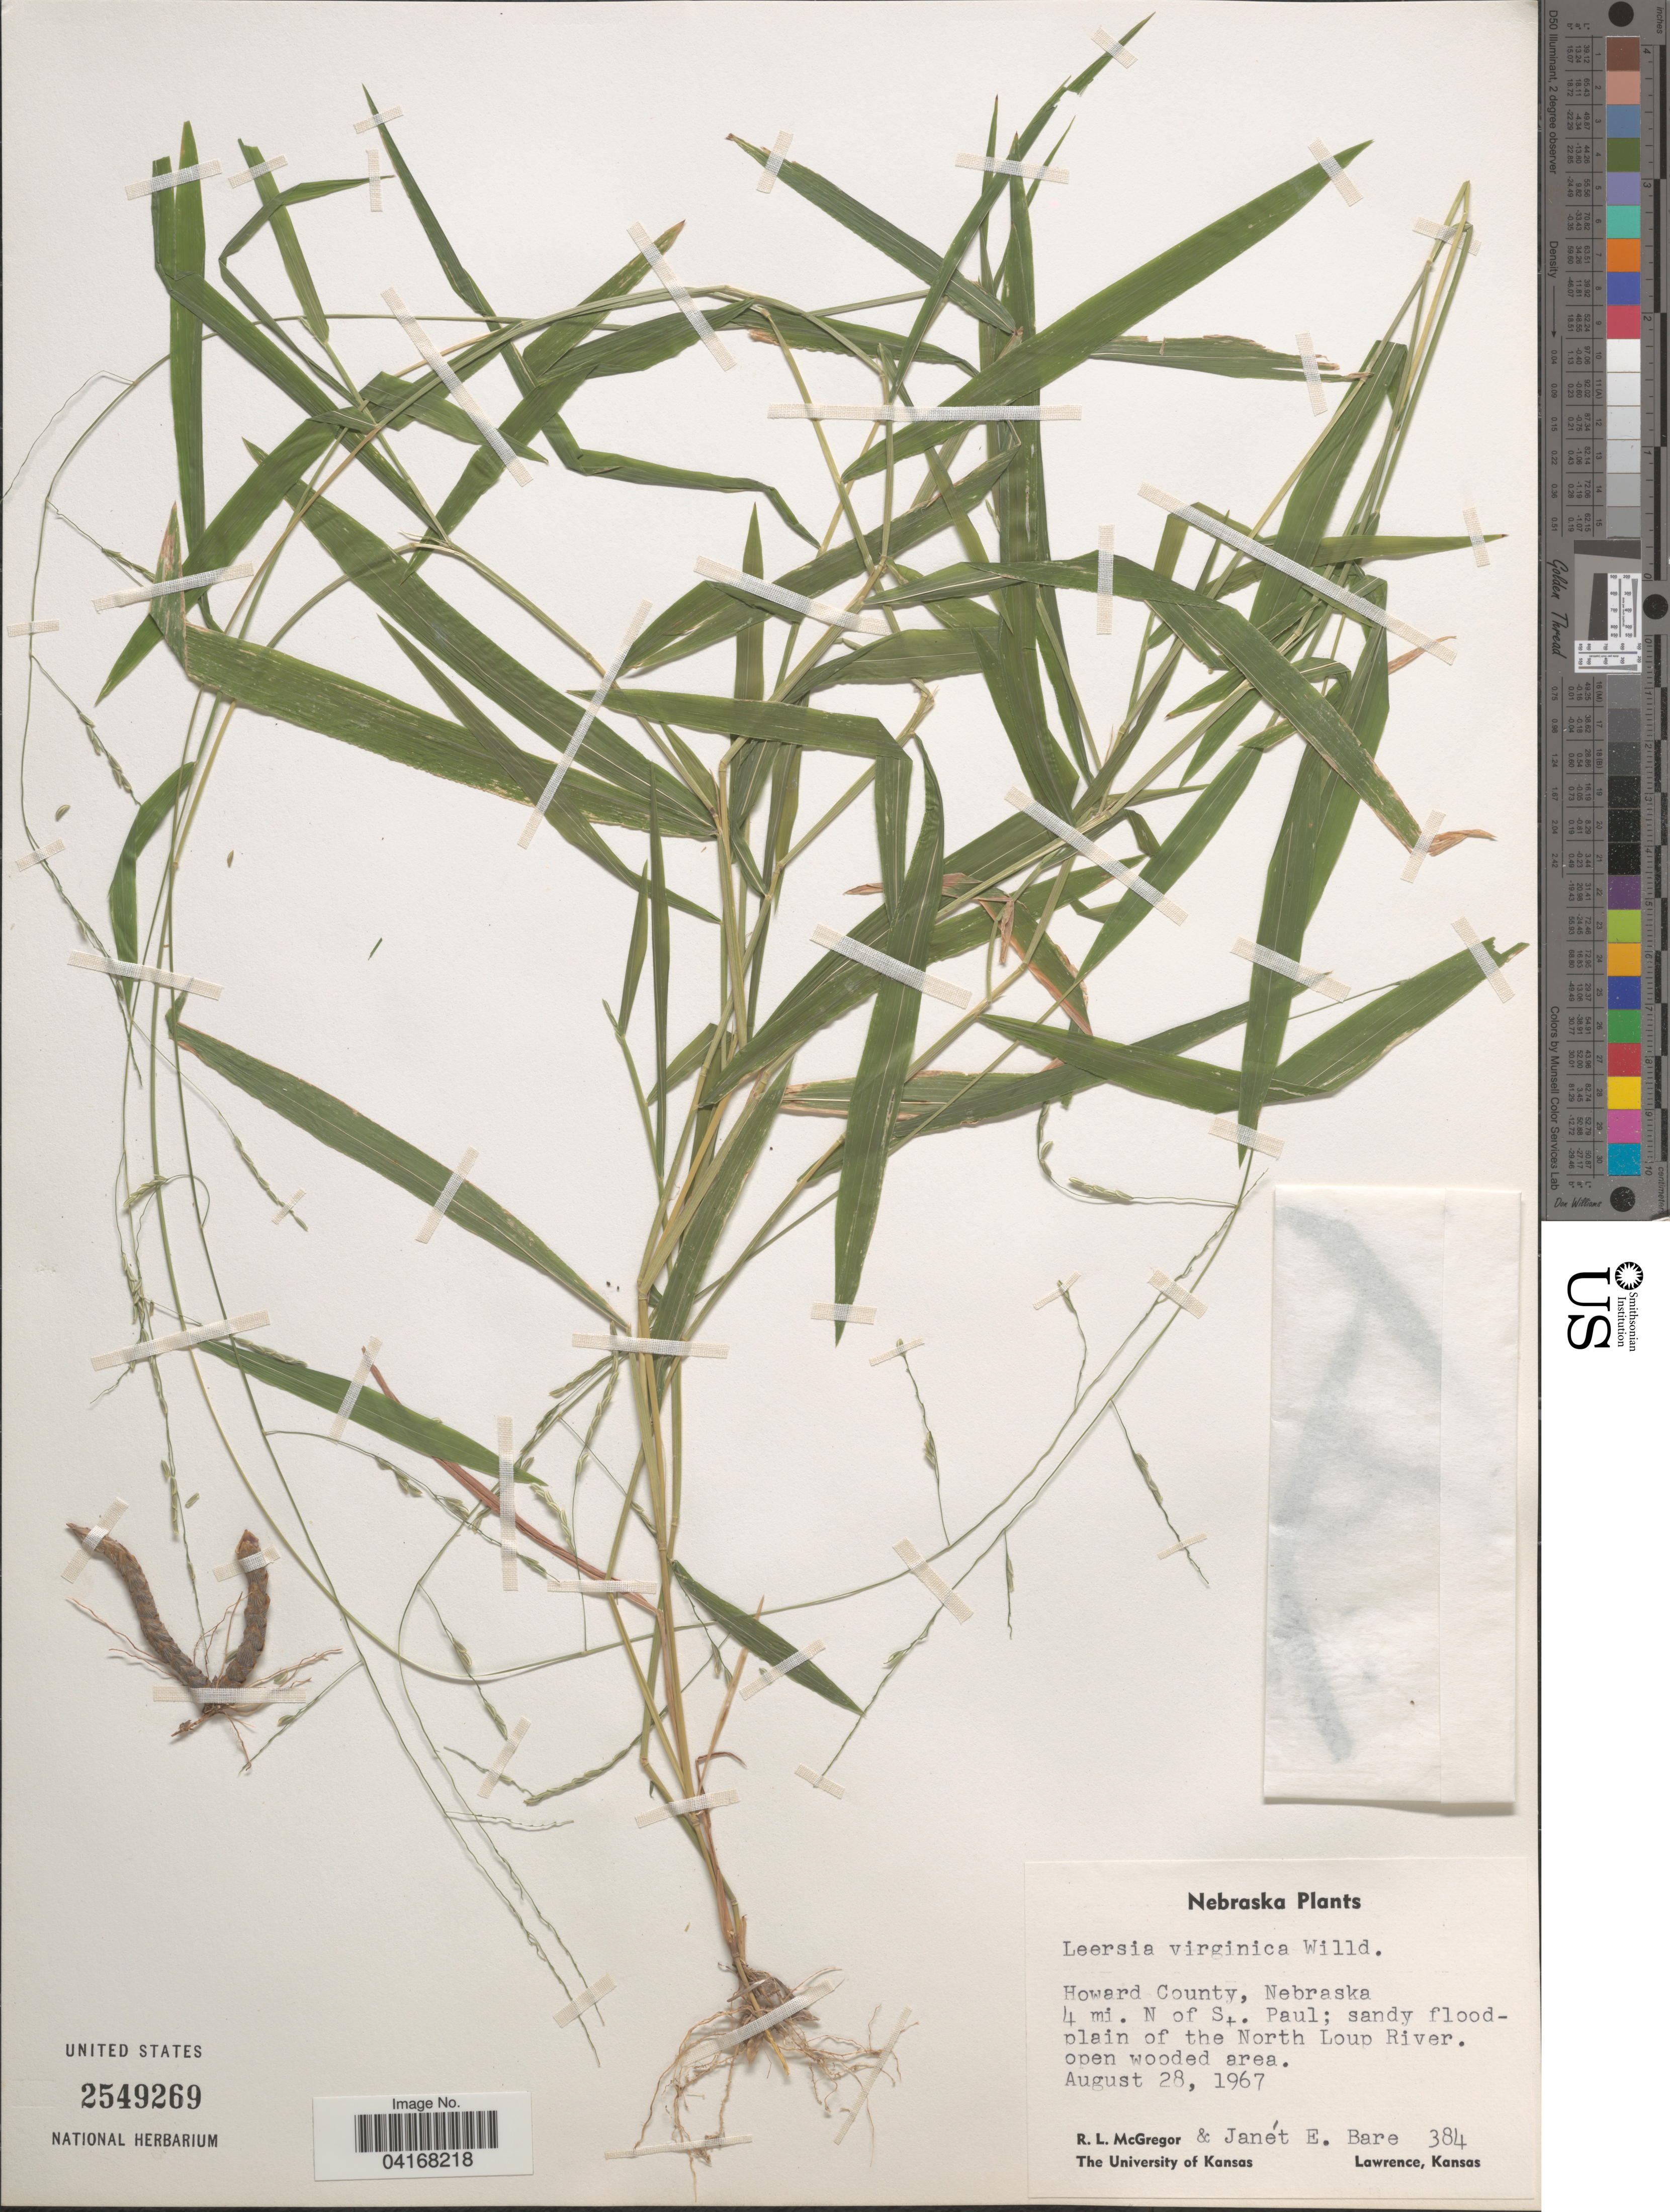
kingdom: Plantae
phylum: Tracheophyta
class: Liliopsida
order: Poales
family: Poaceae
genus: Leersia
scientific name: Leersia virginica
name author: Willd.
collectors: R. McGregor & J. Baré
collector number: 384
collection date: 1967-08-28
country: United States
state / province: Nebraska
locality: Howard County. 4 mi. N of St. Paul; sandy floodplain of the North Loup River.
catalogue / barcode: US 2549269